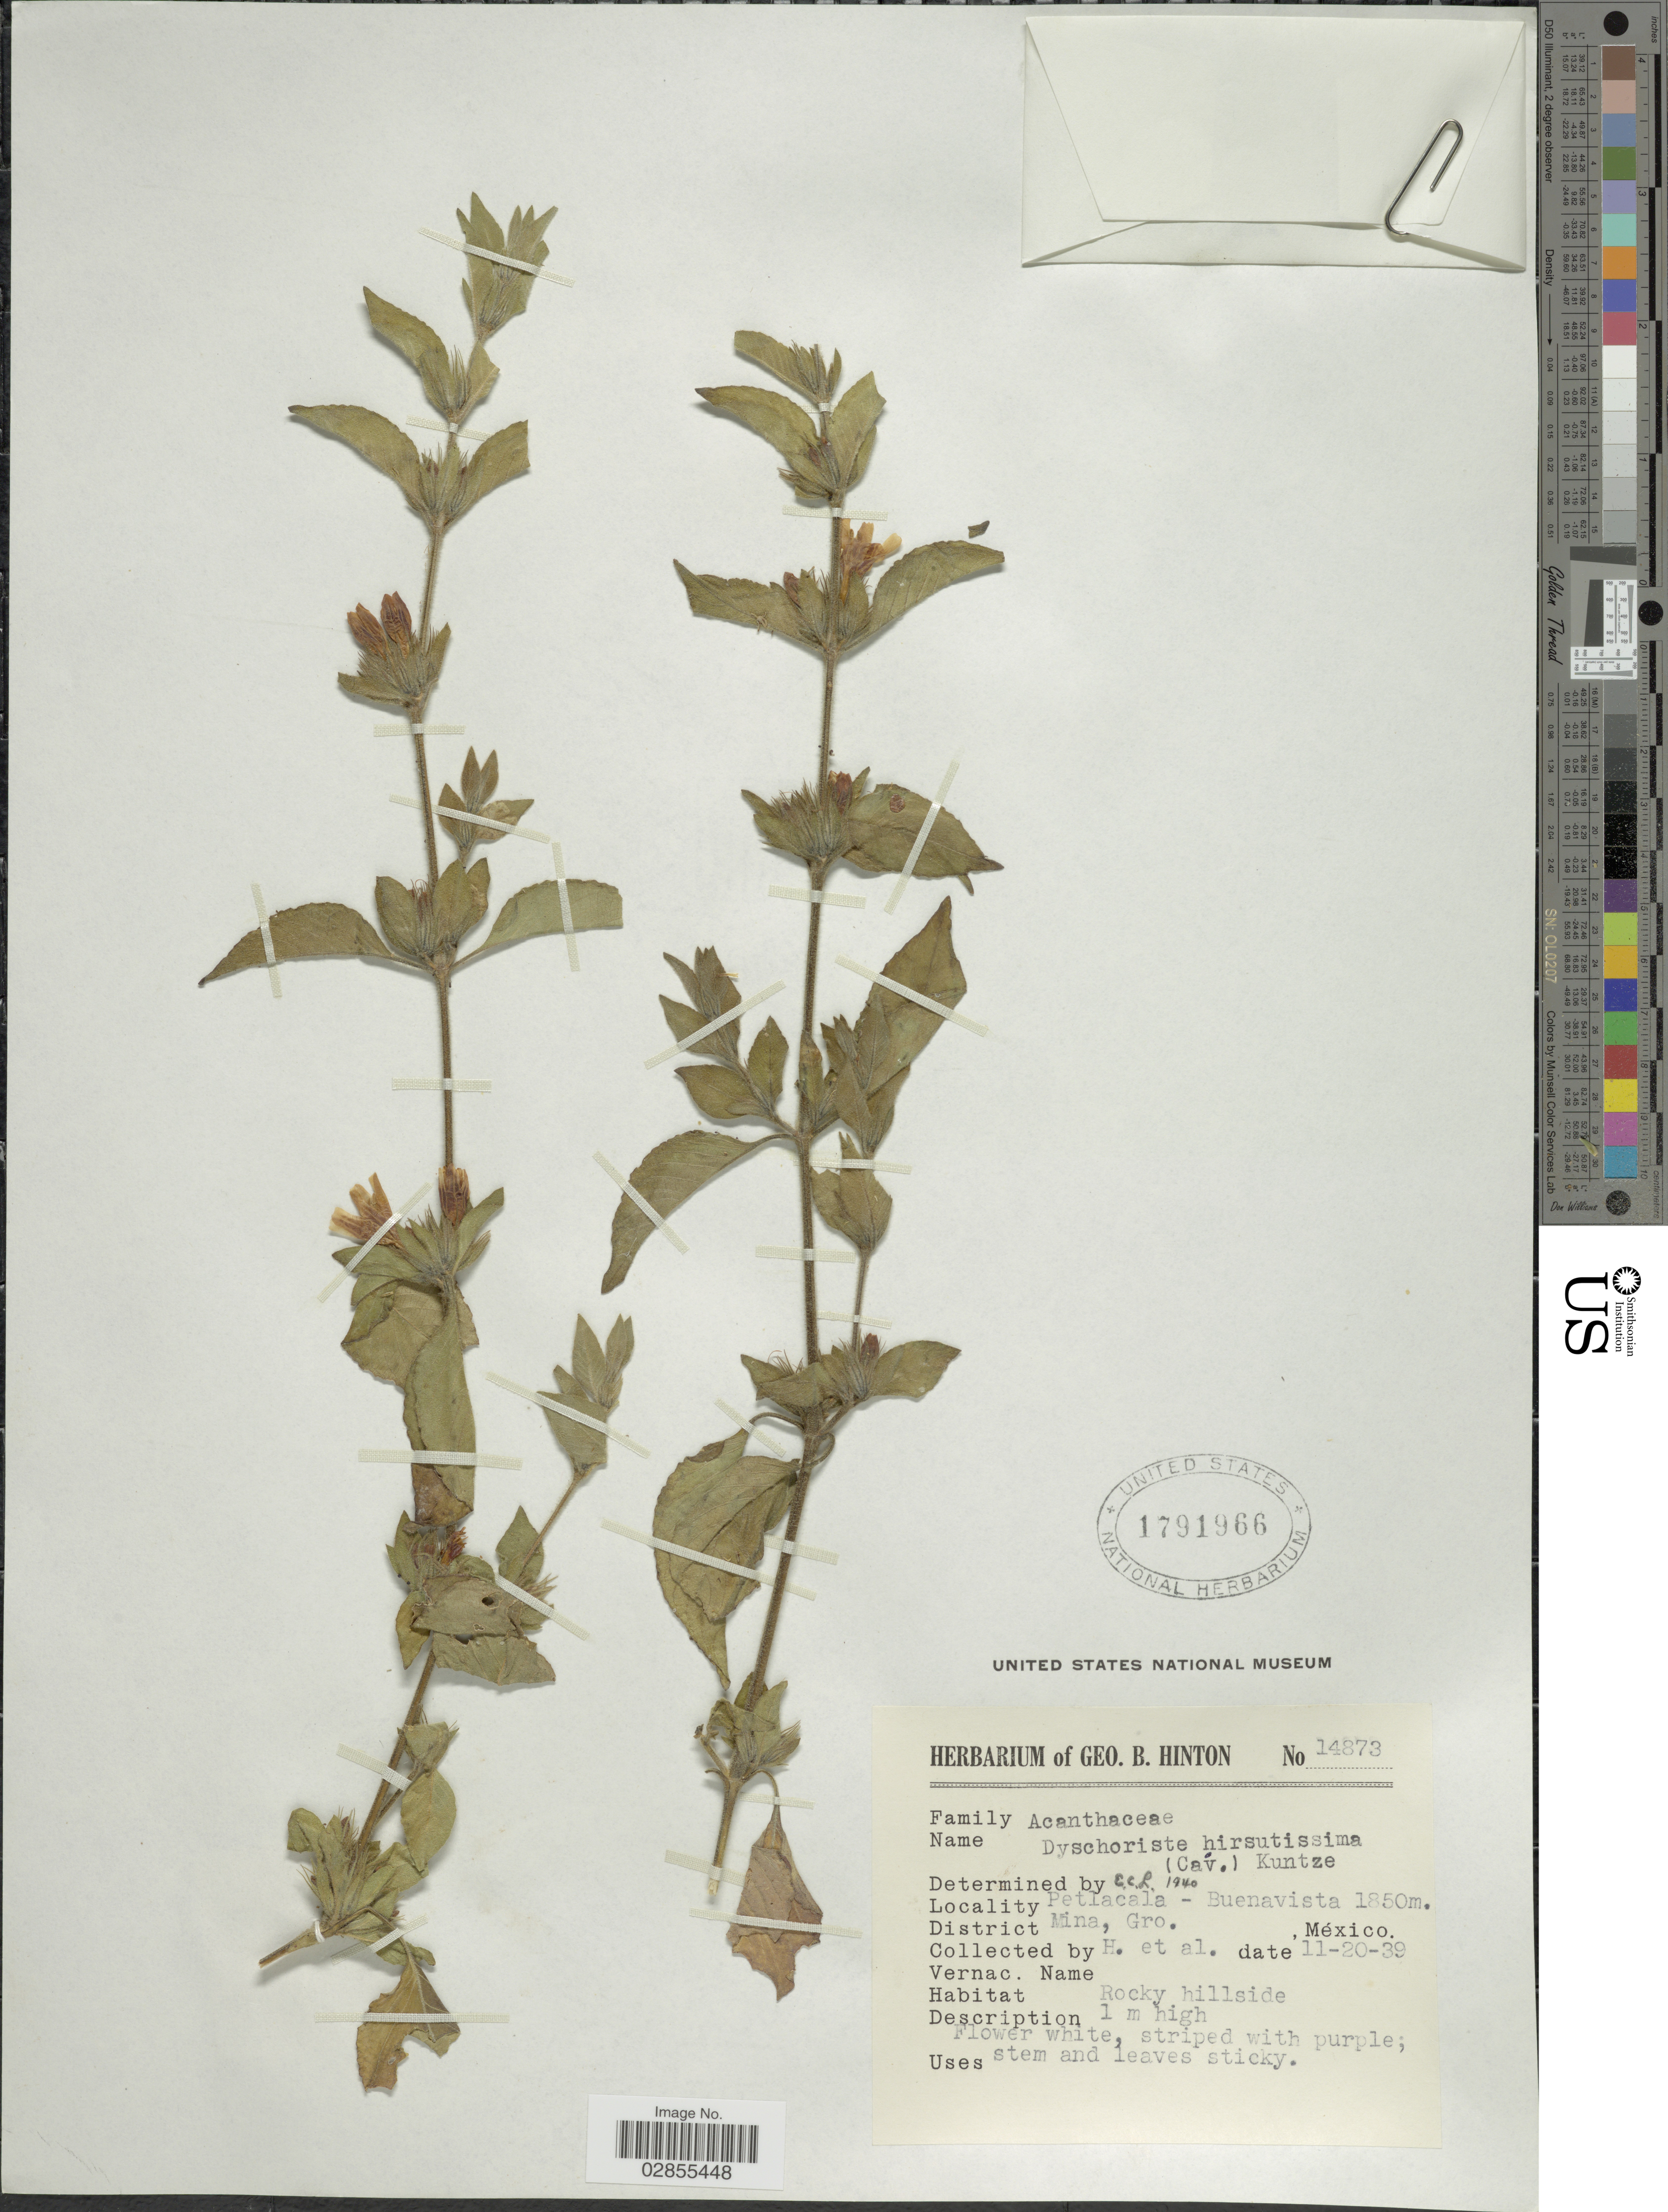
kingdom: Plantae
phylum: Tracheophyta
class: Magnoliopsida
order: Lamiales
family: Acanthaceae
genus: Dyschoriste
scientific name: Dyschoriste hirsutissima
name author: (Nees) Kuntze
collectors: G. B. Hinton & et al.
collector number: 14873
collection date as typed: Transcribed d/m/y: 20/11/39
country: Mexico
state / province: Guerrero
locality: Petlacala-Buenavista, District Mina, Gro.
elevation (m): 1850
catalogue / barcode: US 1791966